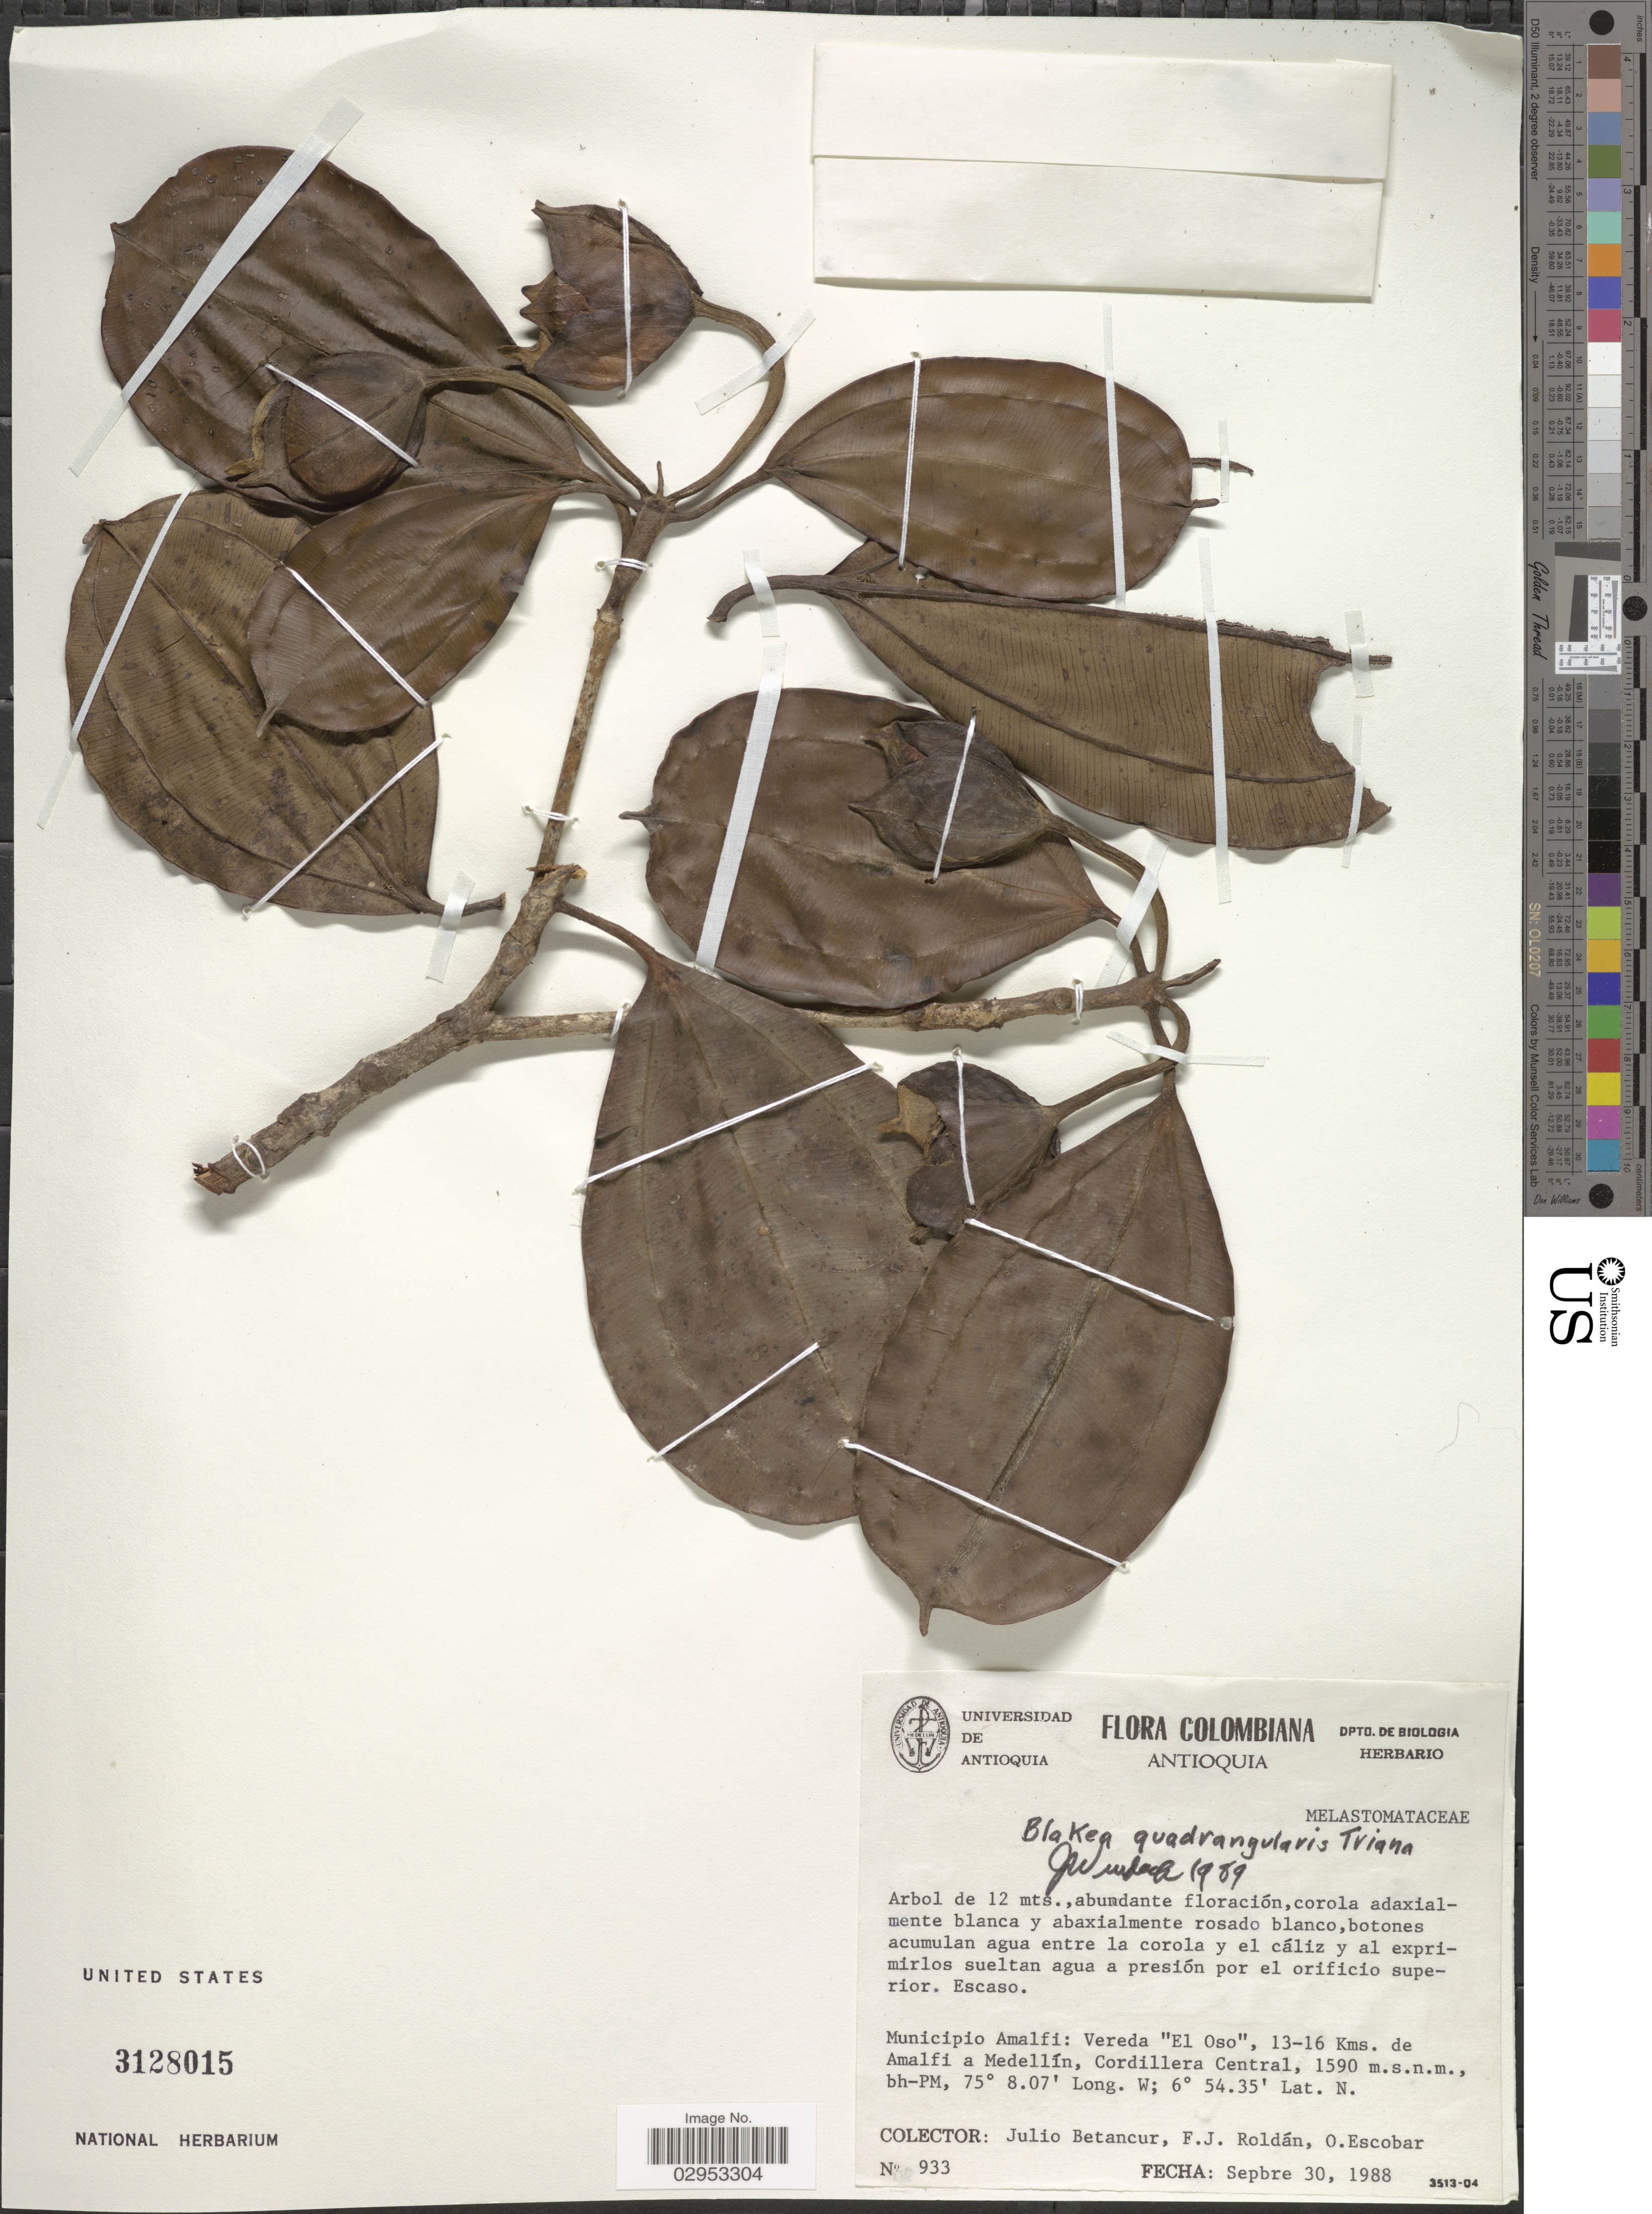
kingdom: Plantae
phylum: Tracheophyta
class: Magnoliopsida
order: Myrtales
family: Melastomataceae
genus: Blakea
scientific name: Blakea quadrangularis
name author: Triana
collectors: J. Betancur, F. J. Roldán & O. Escobar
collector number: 933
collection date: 1988-09-30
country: Colombia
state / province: Antioquia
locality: Municipio Amalfi: Vereda "El Oso", 13-16 Kms.l de Amalfi a Medellín, Cordillera Central.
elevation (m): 1590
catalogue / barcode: US 3128015